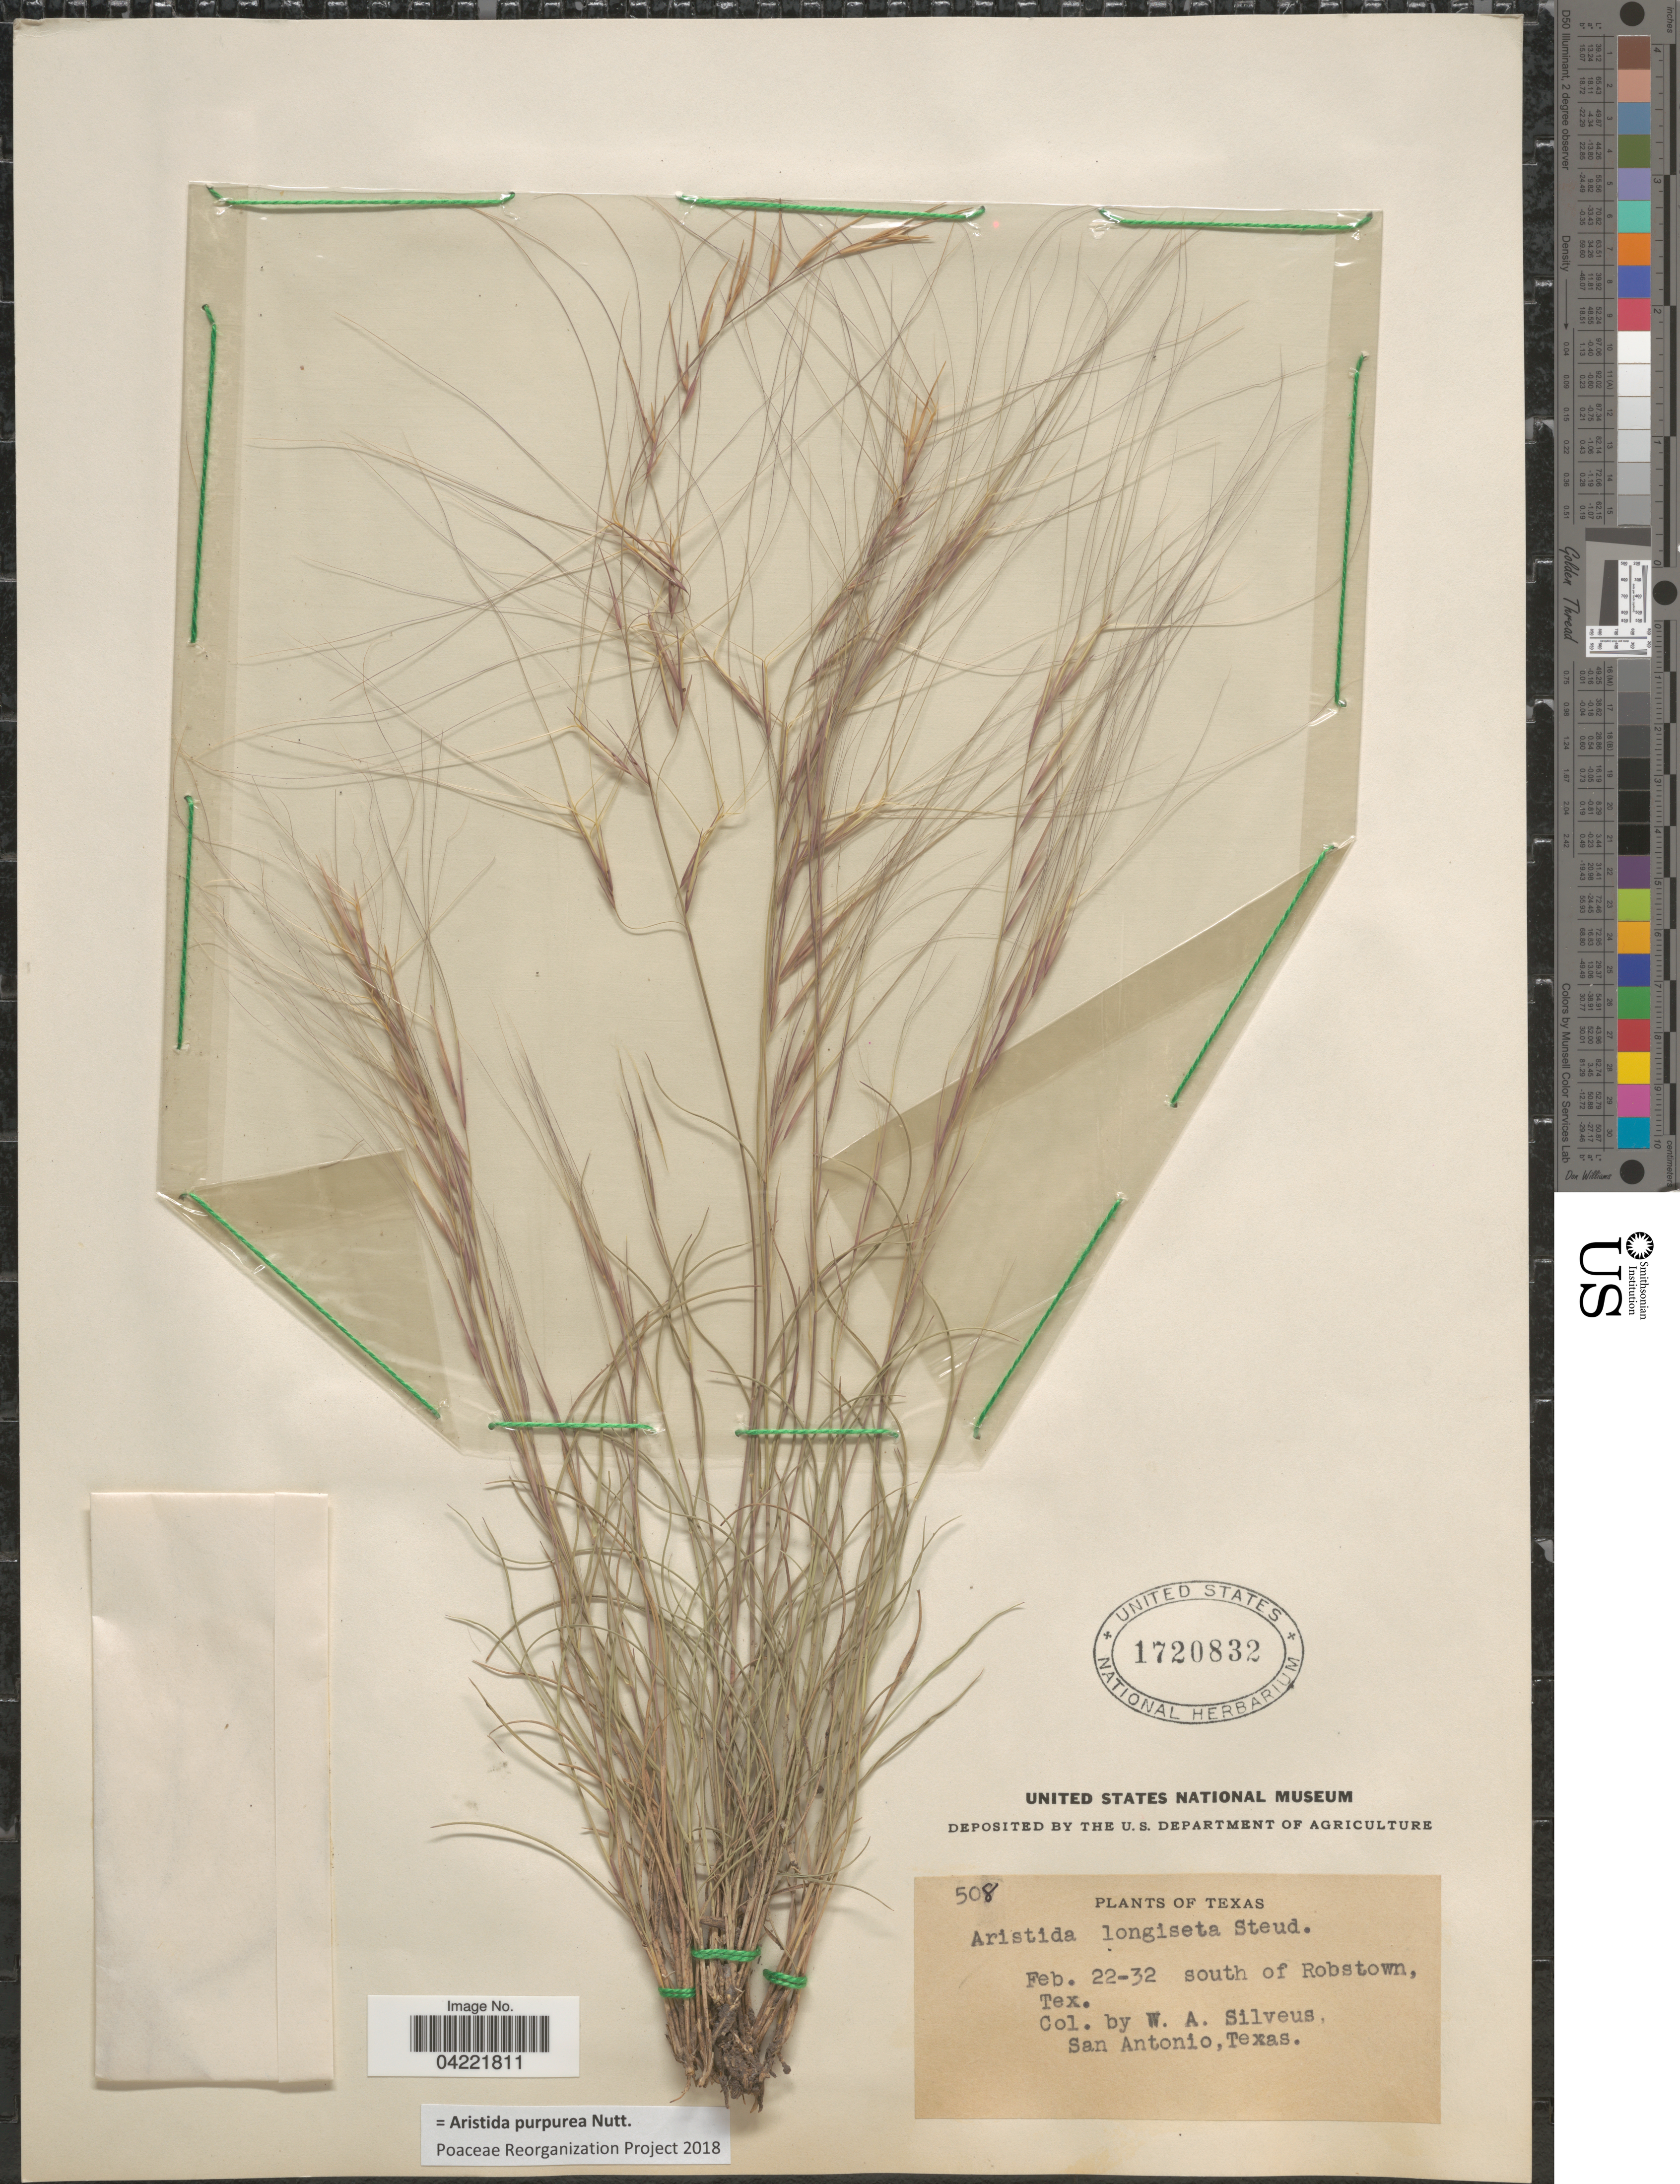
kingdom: Plantae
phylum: Tracheophyta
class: Liliopsida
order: Poales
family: Poaceae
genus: Aristida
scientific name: Aristida purpurea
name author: Nutt.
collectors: W. Silveus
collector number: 508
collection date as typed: Transcribed d/m/y: 22/2/32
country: United States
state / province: Texas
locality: South of Robstown.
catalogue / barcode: US 1720832